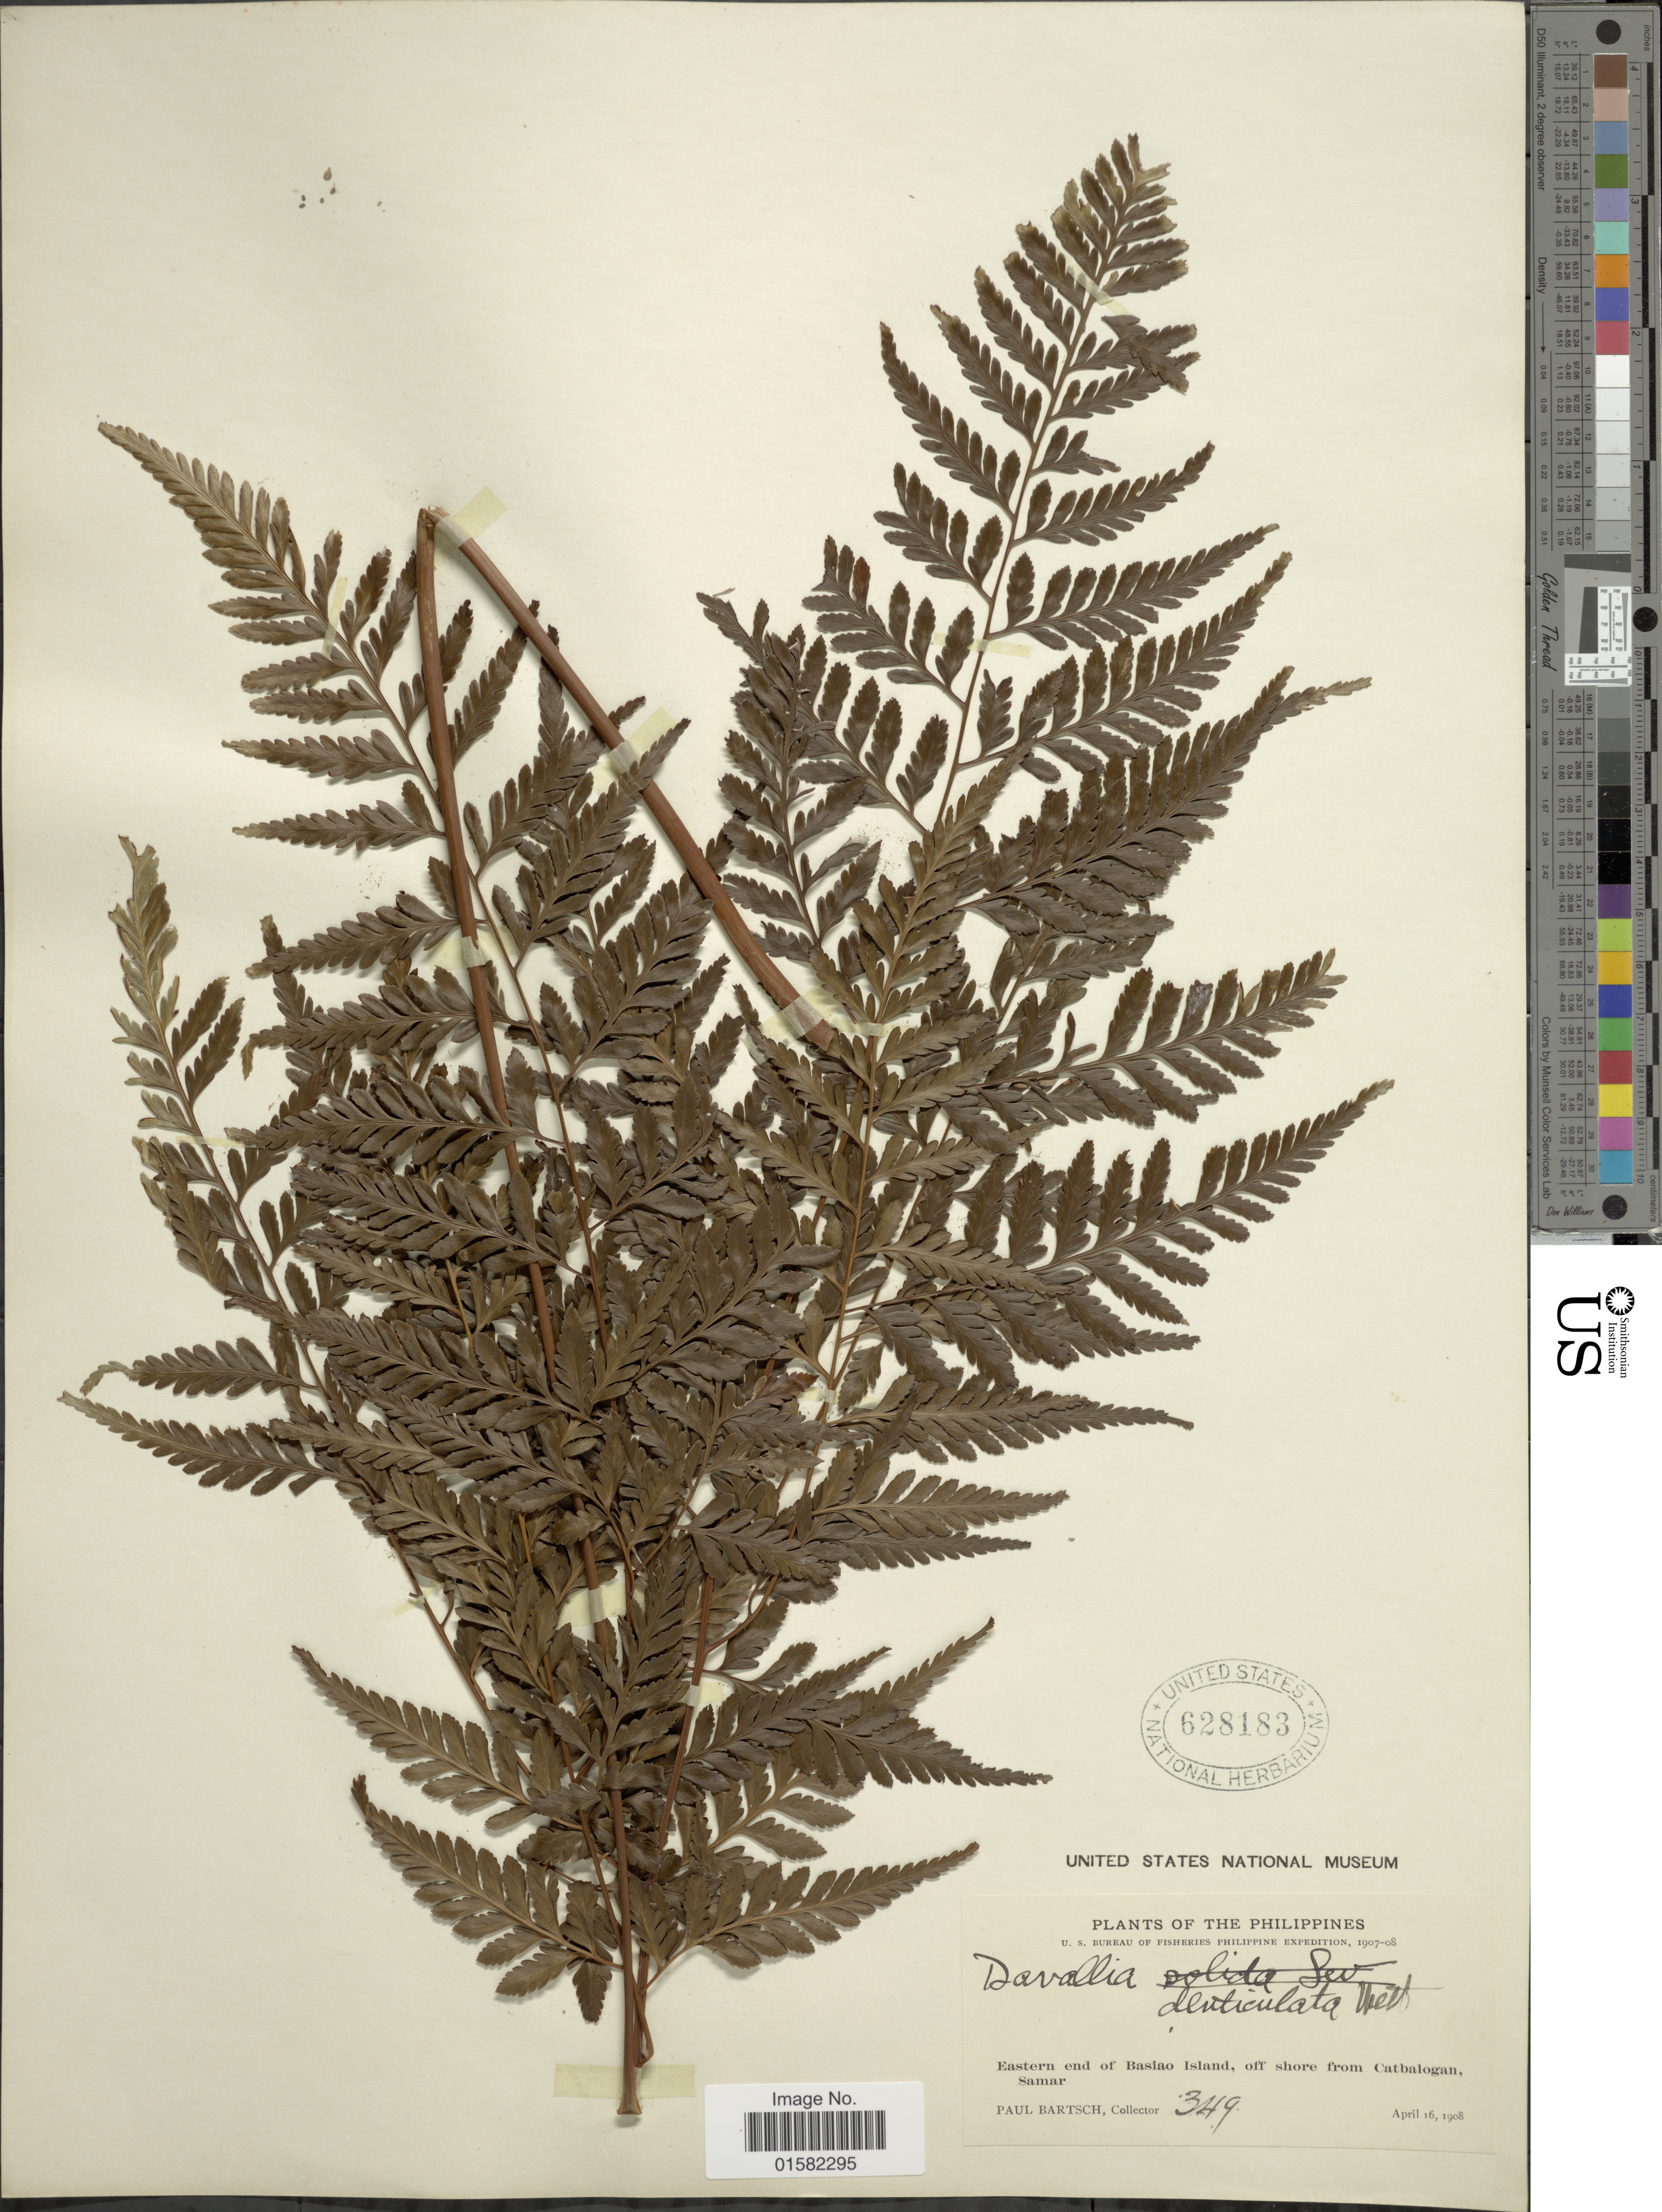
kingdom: Plantae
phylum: Tracheophyta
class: Polypodiopsida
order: Polypodiales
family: Davalliaceae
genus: Wibelia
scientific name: Wibelia denticulata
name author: (Burm. f.) M. Kato & Tsutsumi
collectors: P. Bartsch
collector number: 349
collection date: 1908-04-16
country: Philippines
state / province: Eastern Visayas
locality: Eastern end of Basiao Island, off shore from Catbalogan, Samar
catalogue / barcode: US 628183